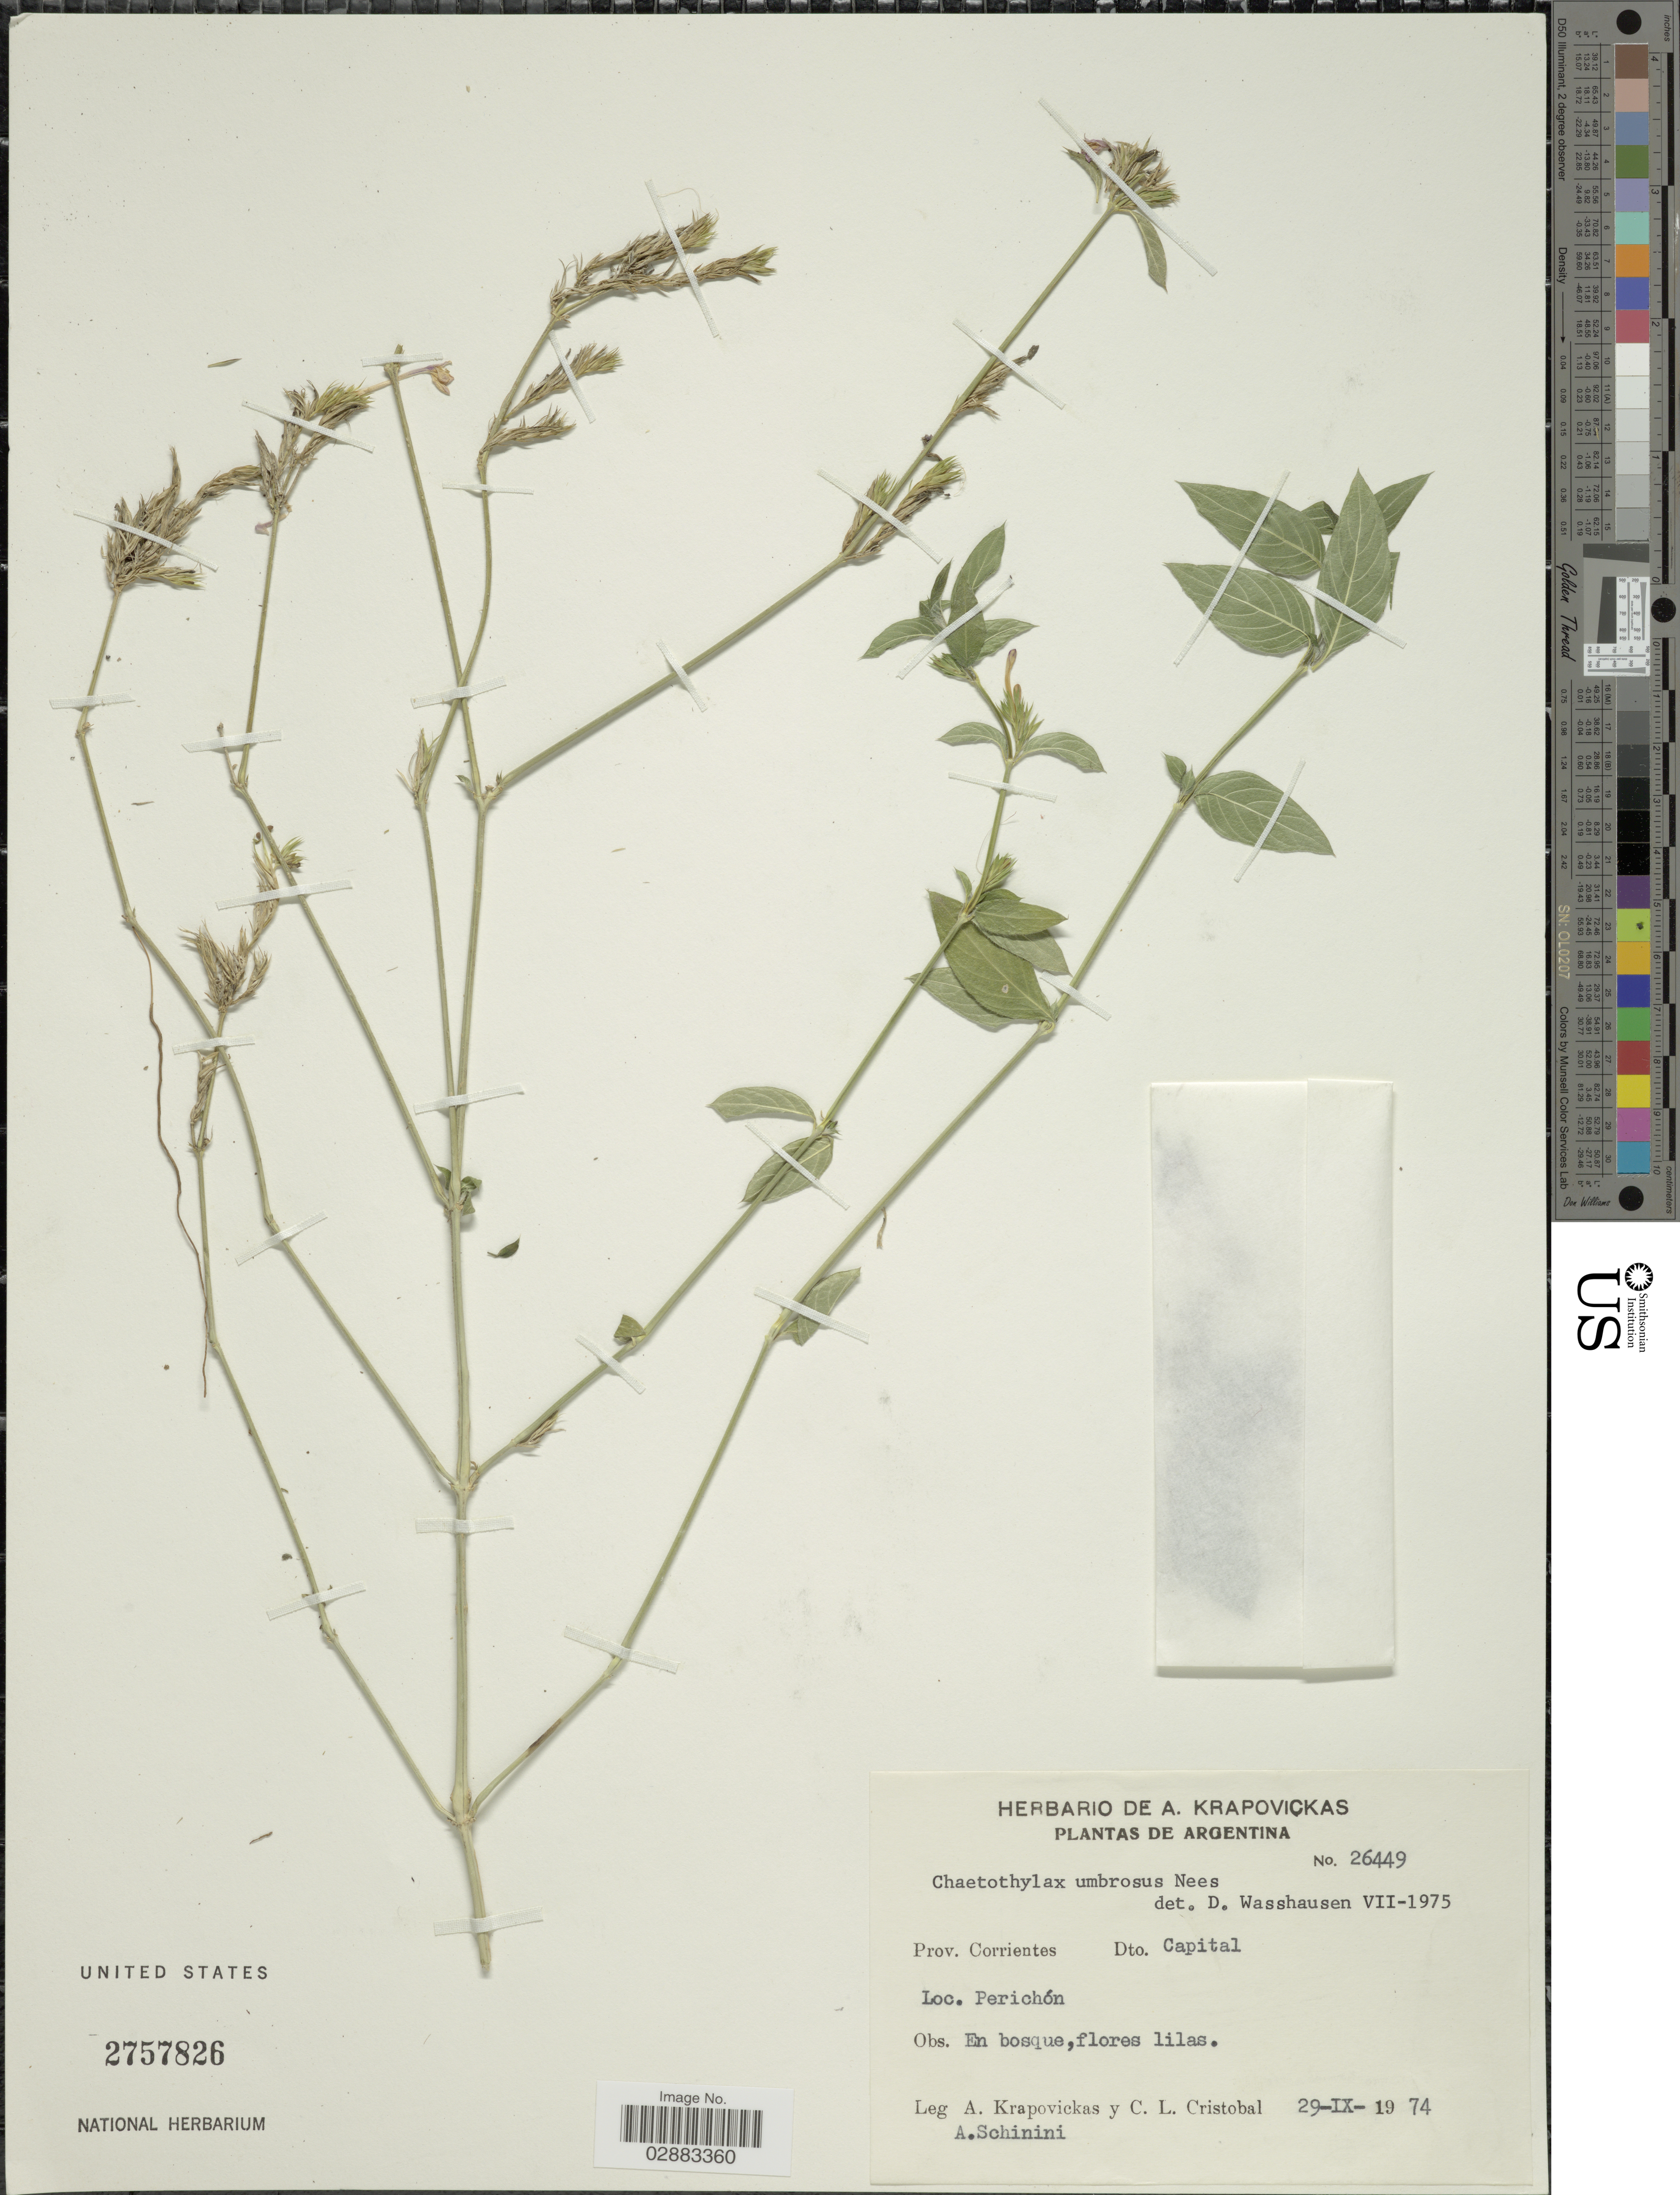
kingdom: Plantae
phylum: Tracheophyta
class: Magnoliopsida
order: Lamiales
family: Acanthaceae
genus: Justicia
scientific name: Justicia goudotii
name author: V.A.W. Graham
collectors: A. Krapovickas, C. Cristobal & A. Schinini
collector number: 26449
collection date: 1974-09-29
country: Argentina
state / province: Corrientes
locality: Prov. Corrientes. Dto. Capital. Perichón.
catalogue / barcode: US 2757826